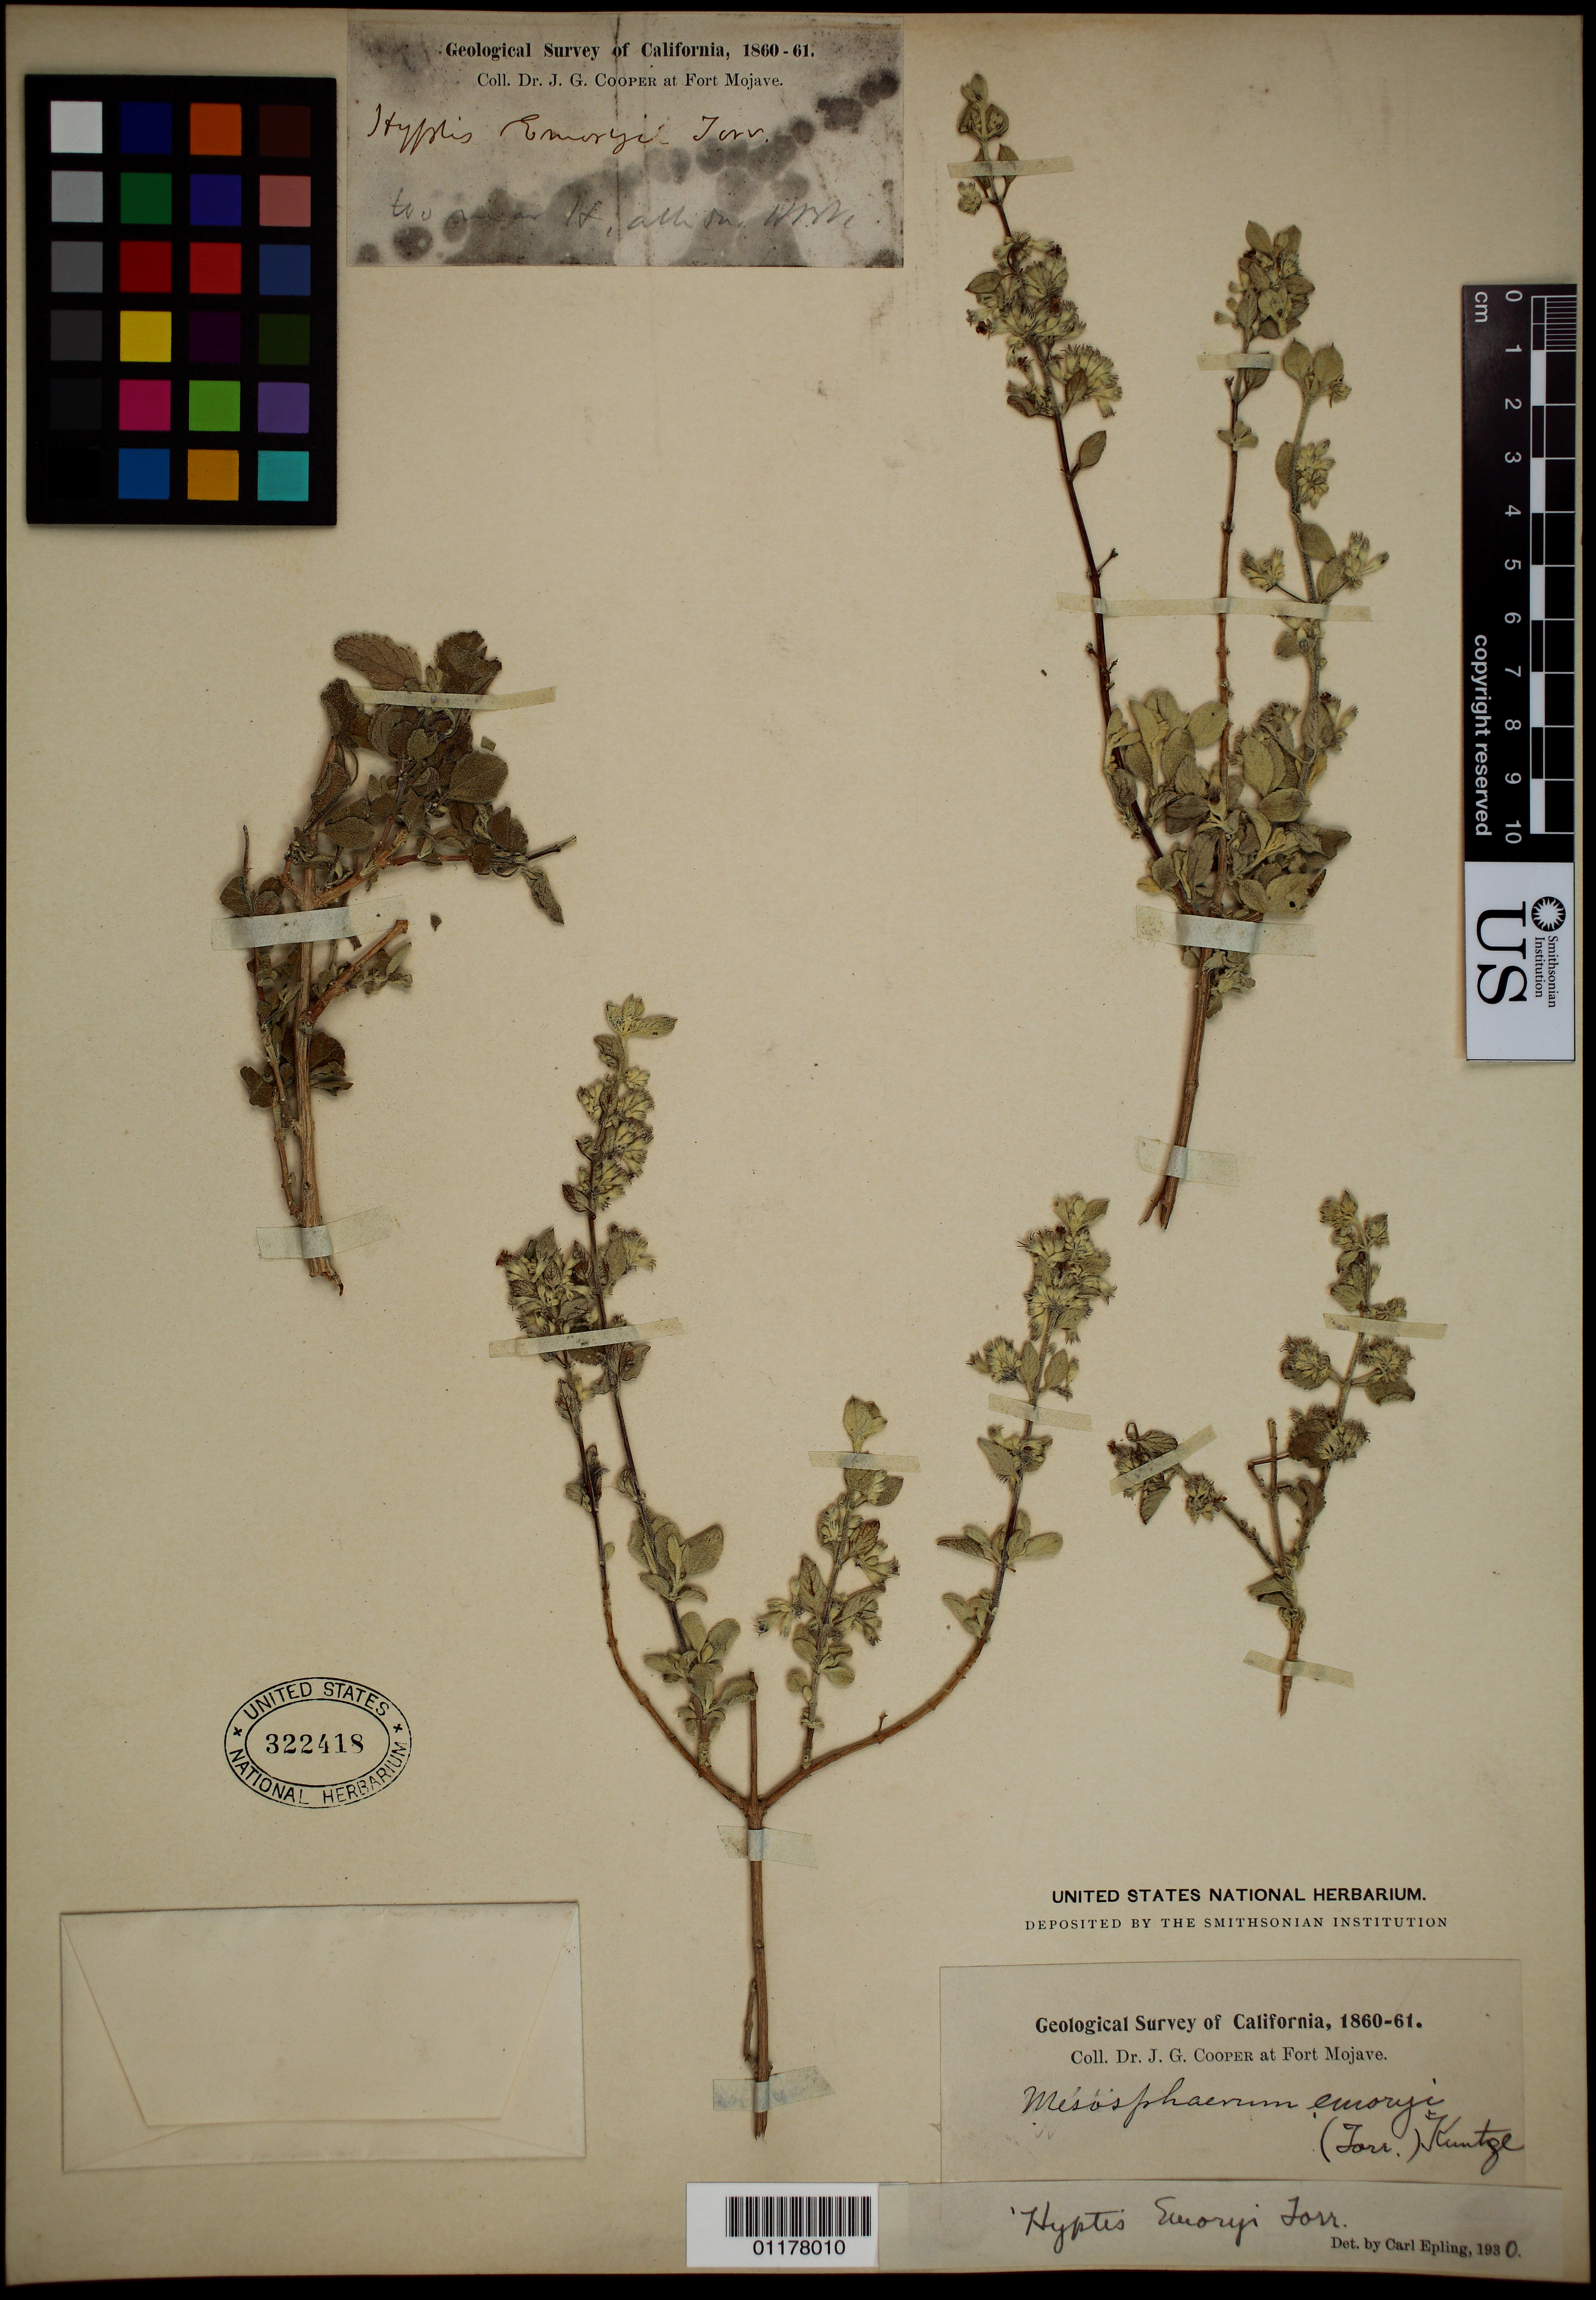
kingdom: Plantae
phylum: Tracheophyta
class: Magnoliopsida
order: Lamiales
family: Lamiaceae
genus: Condea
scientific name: Condea emoryi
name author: (Torr.) Harley & J.F.B. Pastore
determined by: Epling, C. C.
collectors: J. G. Cooper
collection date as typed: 1860 to -- --- 1861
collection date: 1860/1861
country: United States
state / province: California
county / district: San Bernardino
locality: at Fort Mojave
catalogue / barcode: US 322418